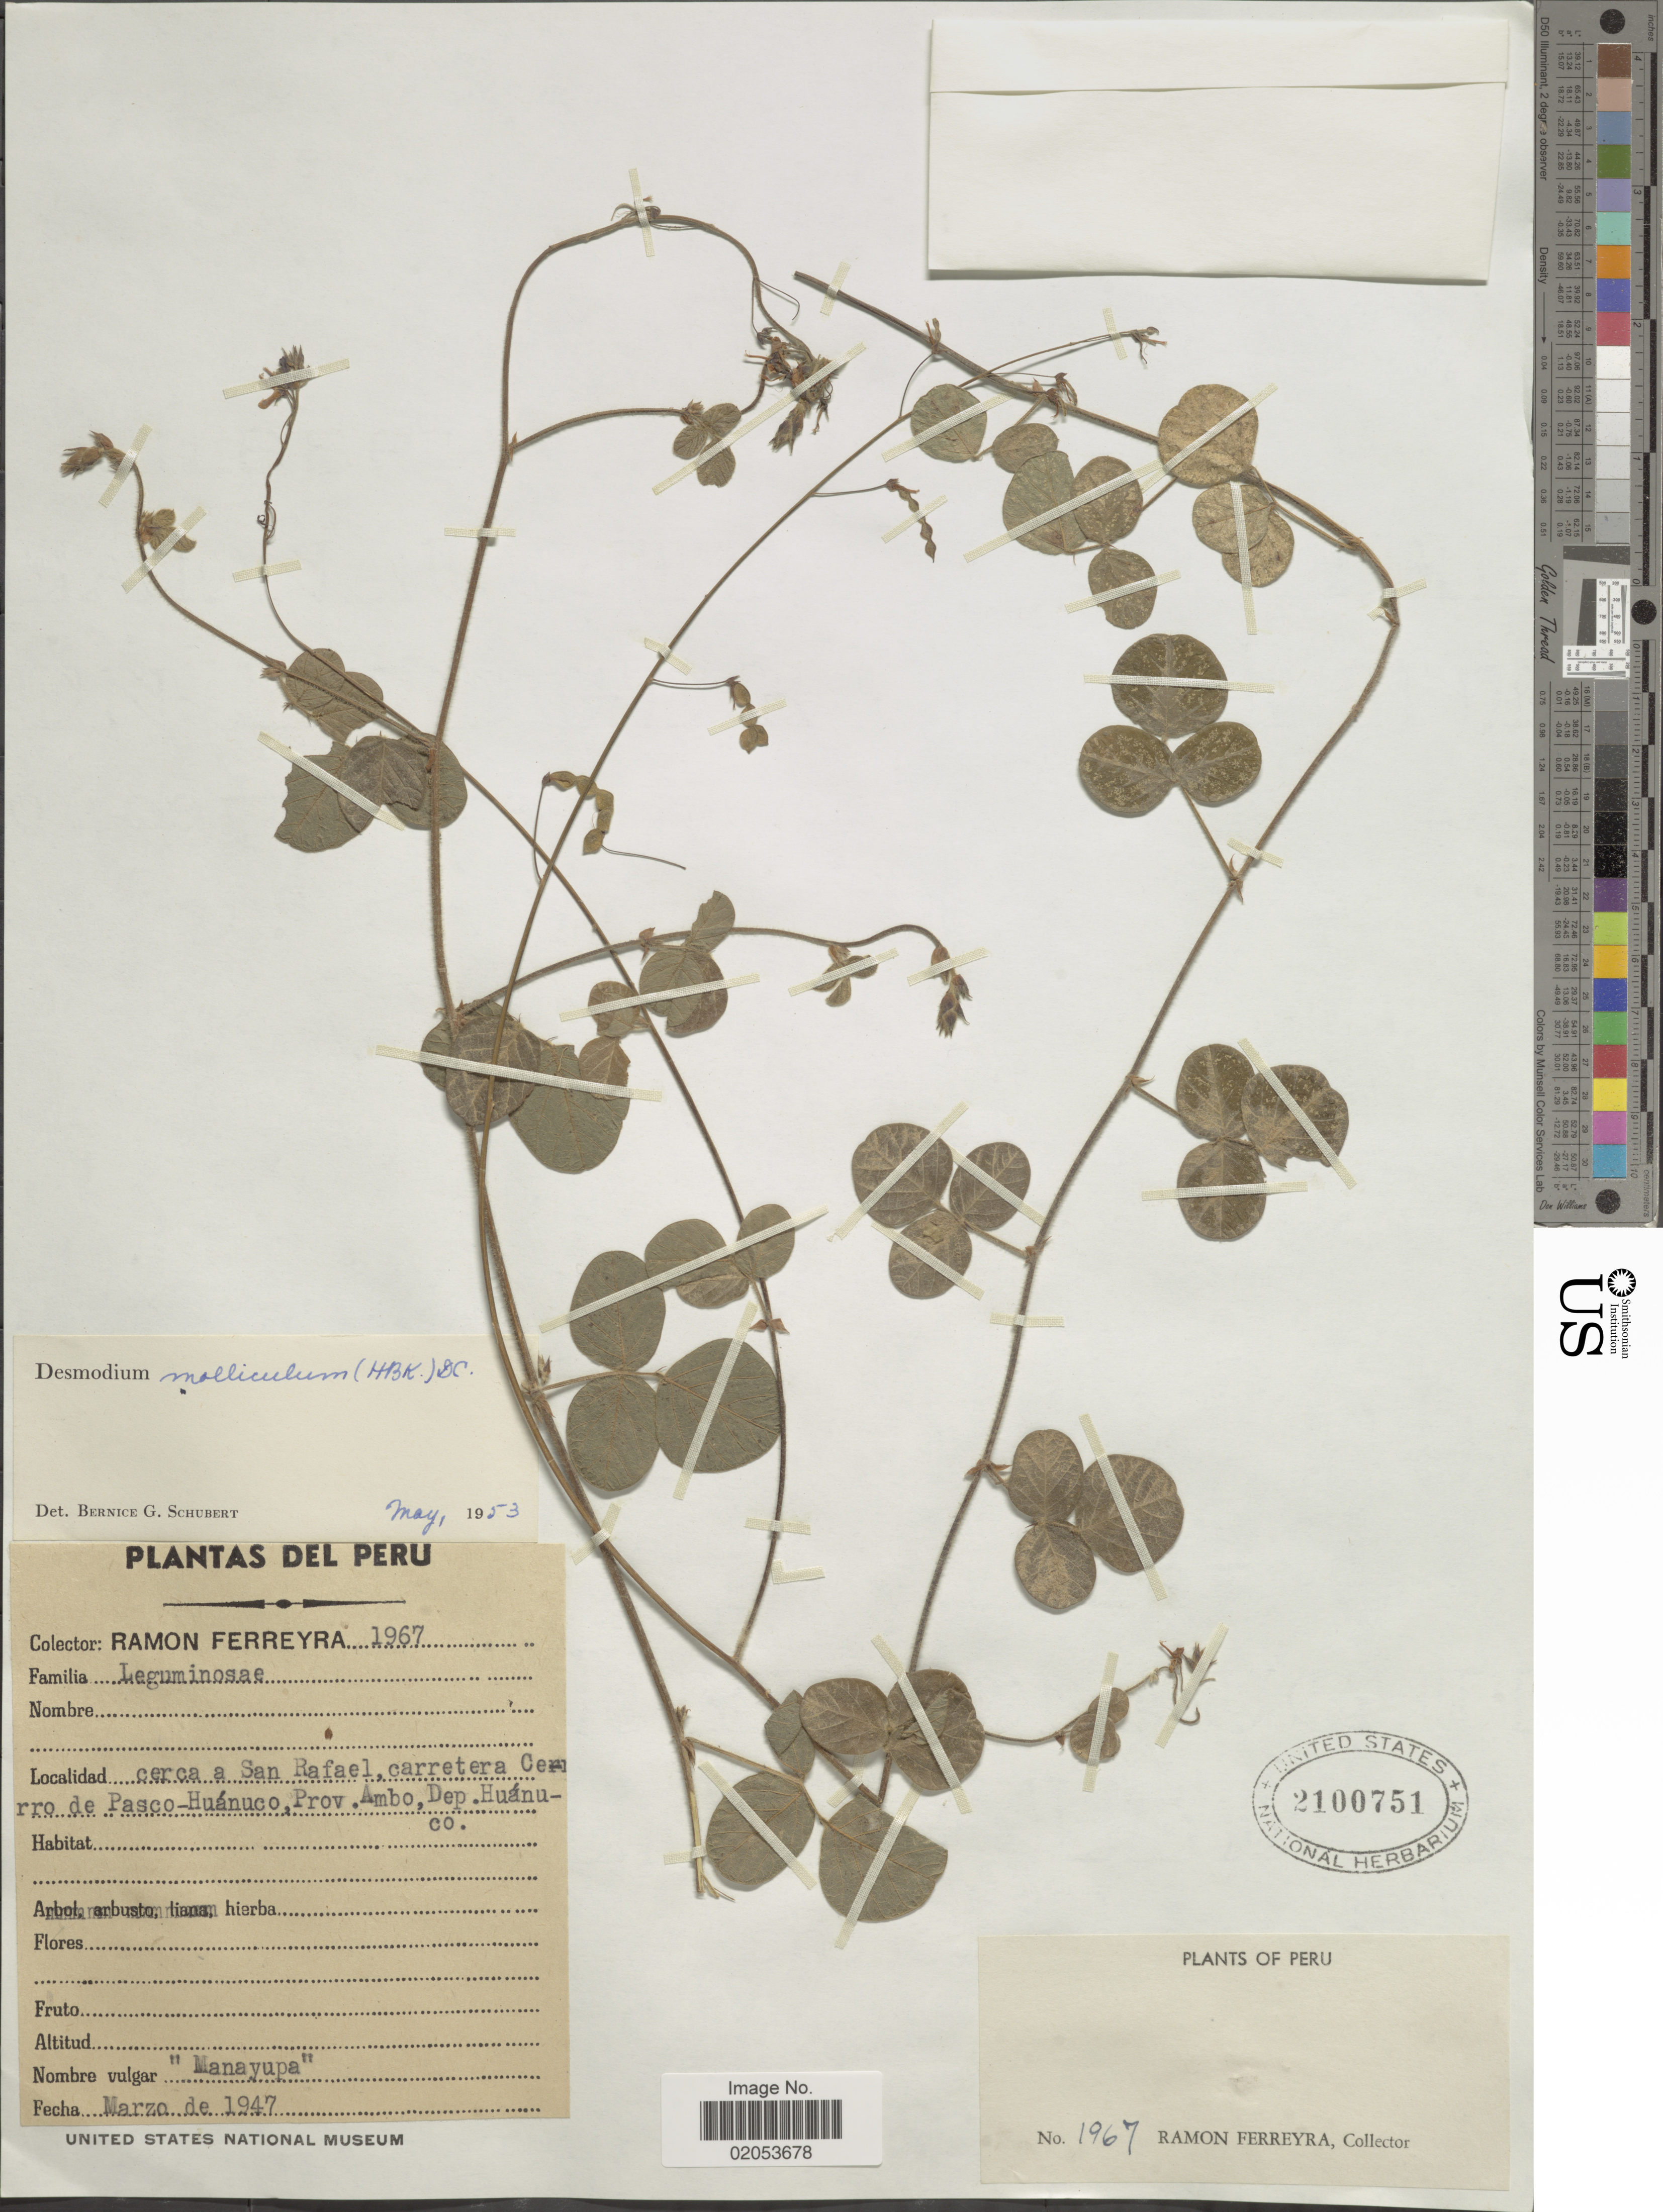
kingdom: Plantae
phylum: Tracheophyta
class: Magnoliopsida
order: Fabales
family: Fabaceae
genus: Desmodium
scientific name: Desmodium molliculum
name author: (Kunth) DC.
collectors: R. A. Ferreyra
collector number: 1967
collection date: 1947-03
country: Peru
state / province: Huánuco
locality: Cerca a San Rafael, carretera Cerro de Pasco-Huanuco, Prov. Ambo, Dep. Huanuco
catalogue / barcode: US 2100751